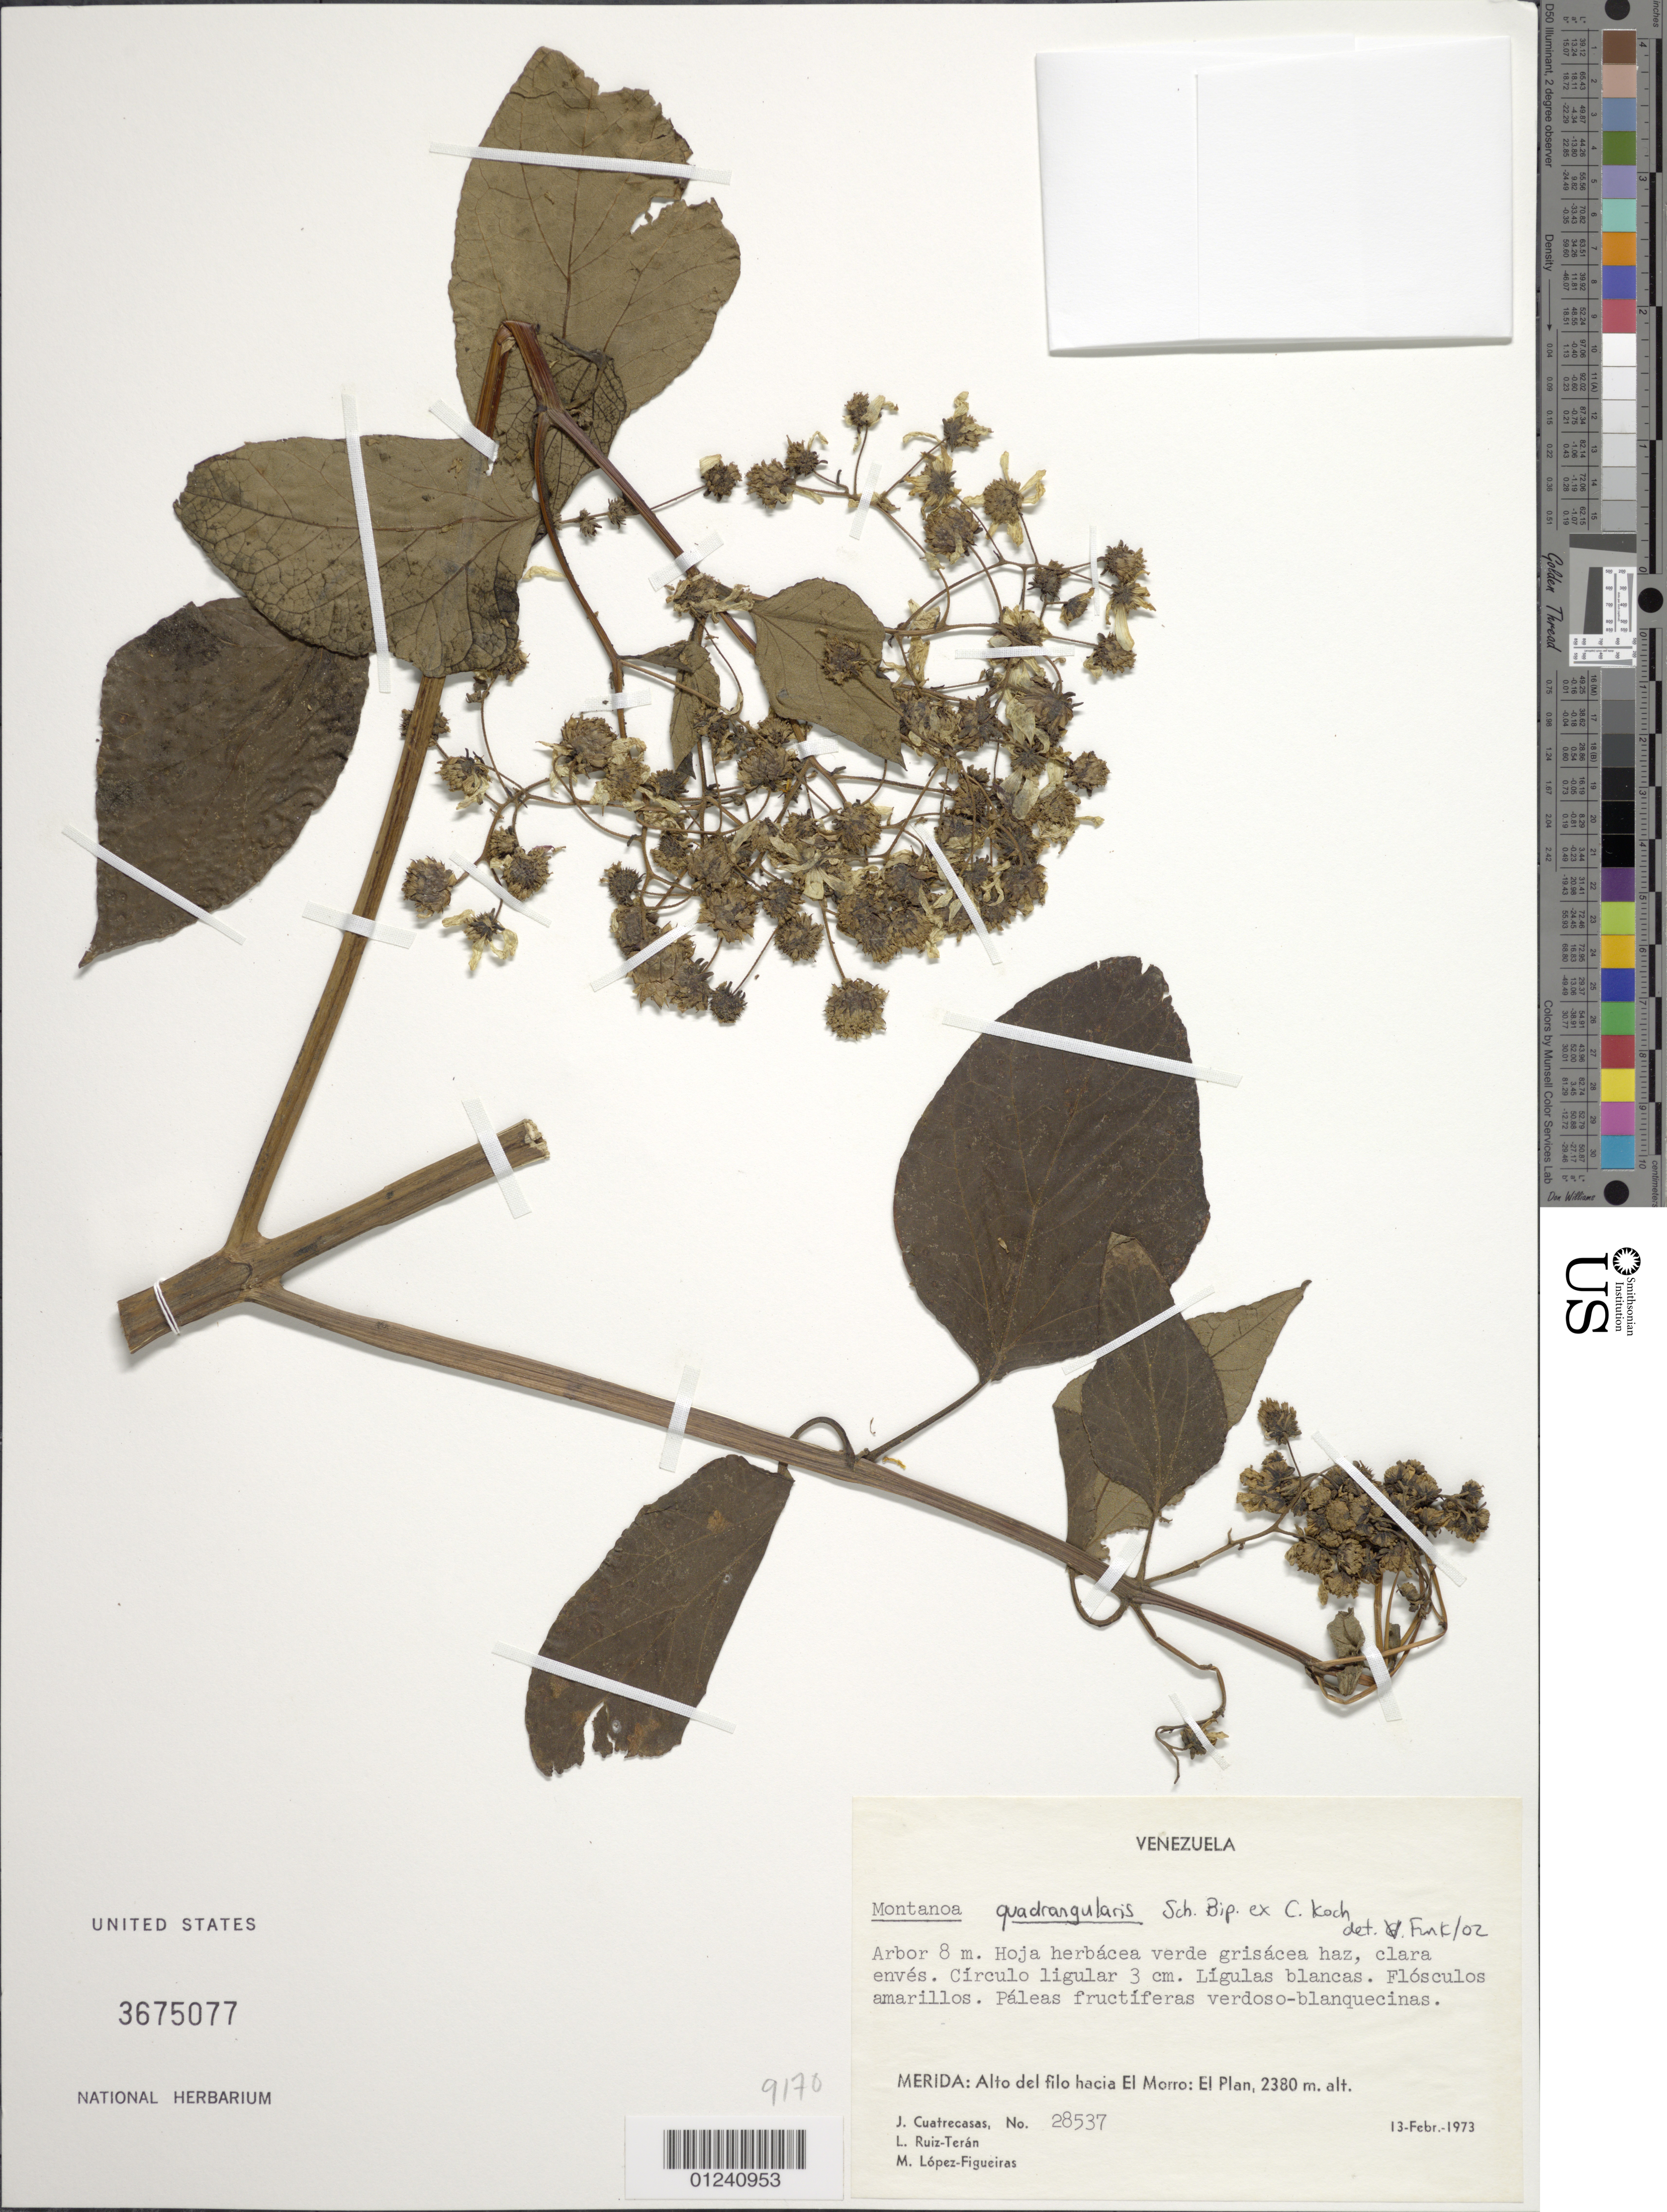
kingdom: Plantae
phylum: Tracheophyta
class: Magnoliopsida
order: Asterales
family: Asteraceae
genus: Montanoa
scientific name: Montanoa quadrangularis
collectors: J. Cuatrecasas, L. E. Ruíz-Terán & M. López Figueiras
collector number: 28537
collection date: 1973-02-13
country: Venezuela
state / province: Mérida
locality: Alto del filo hacia El Morro: El Plan.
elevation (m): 2380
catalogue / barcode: US 3675077